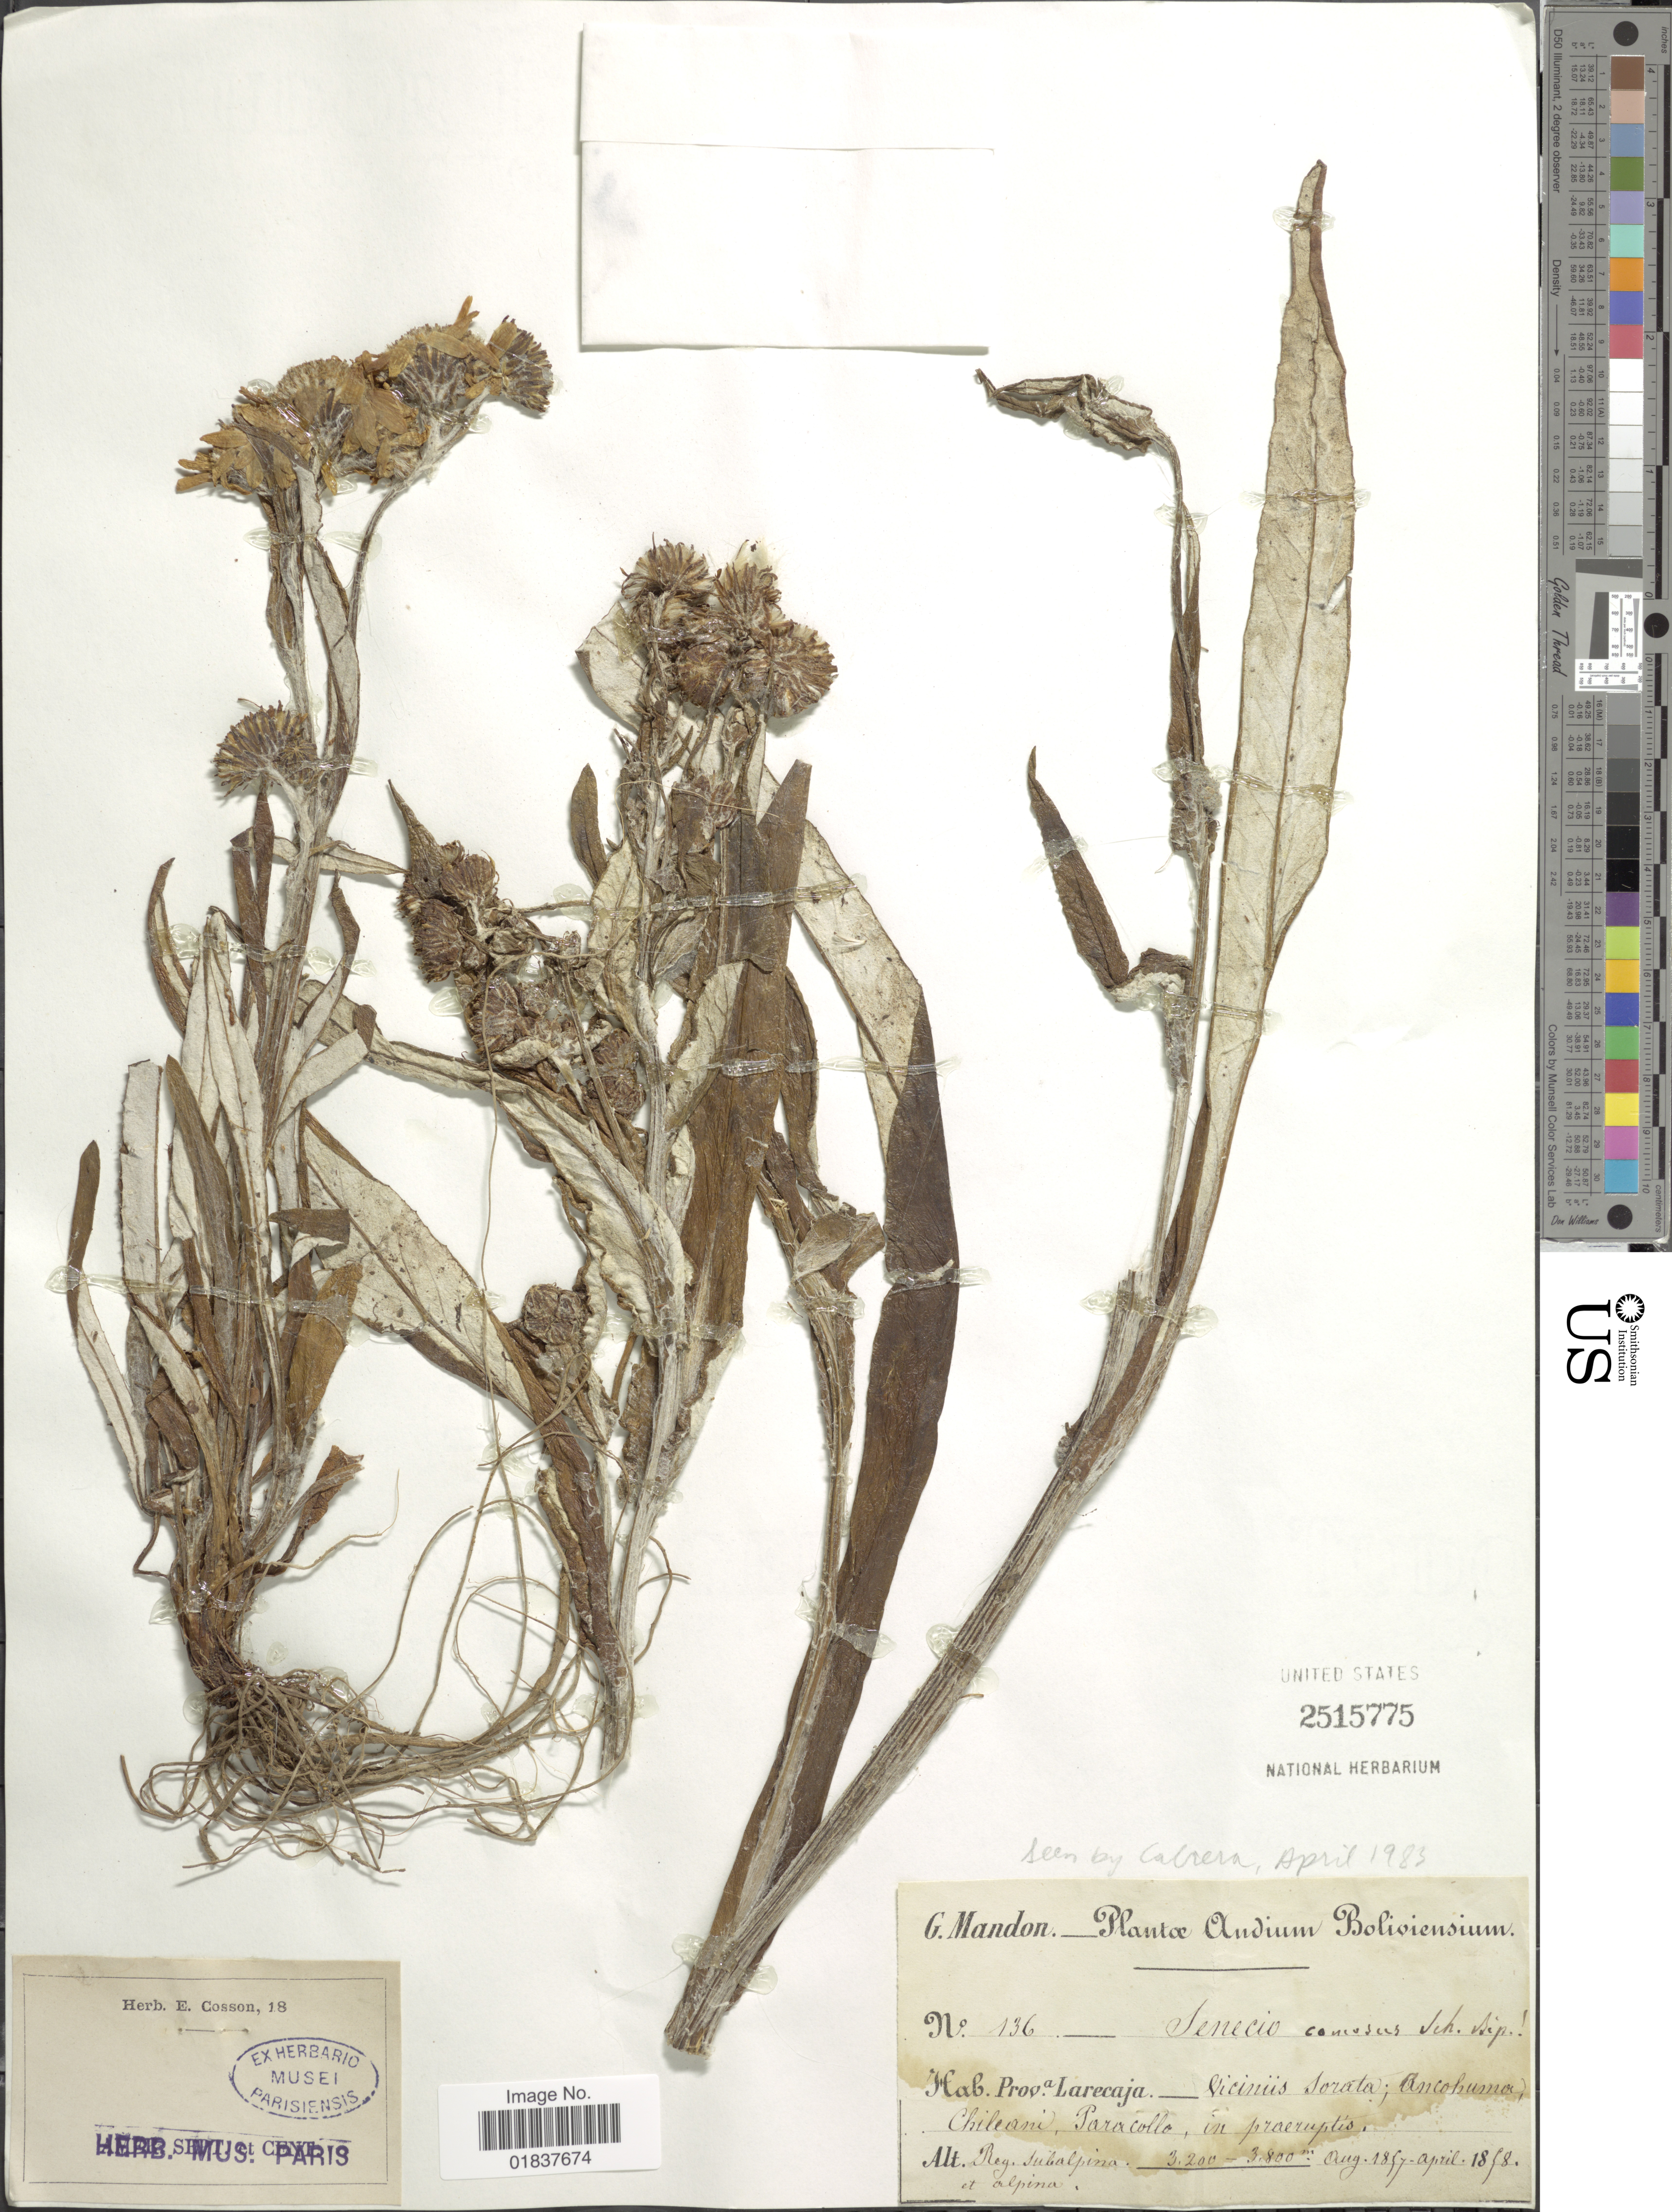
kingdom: Plantae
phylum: Tracheophyta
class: Magnoliopsida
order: Asterales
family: Asteraceae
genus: Senecio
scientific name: Senecio comosus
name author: Sch. Bip.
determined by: Salomon, Luciana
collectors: G. Mandon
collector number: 136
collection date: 1857-08/1858-04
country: Bolivia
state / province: La Páz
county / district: Larecaja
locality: Prova Larecaja, Viciniis Sorata, Ancohuma, Chileani, Paracollo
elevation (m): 3200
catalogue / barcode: US 2515775